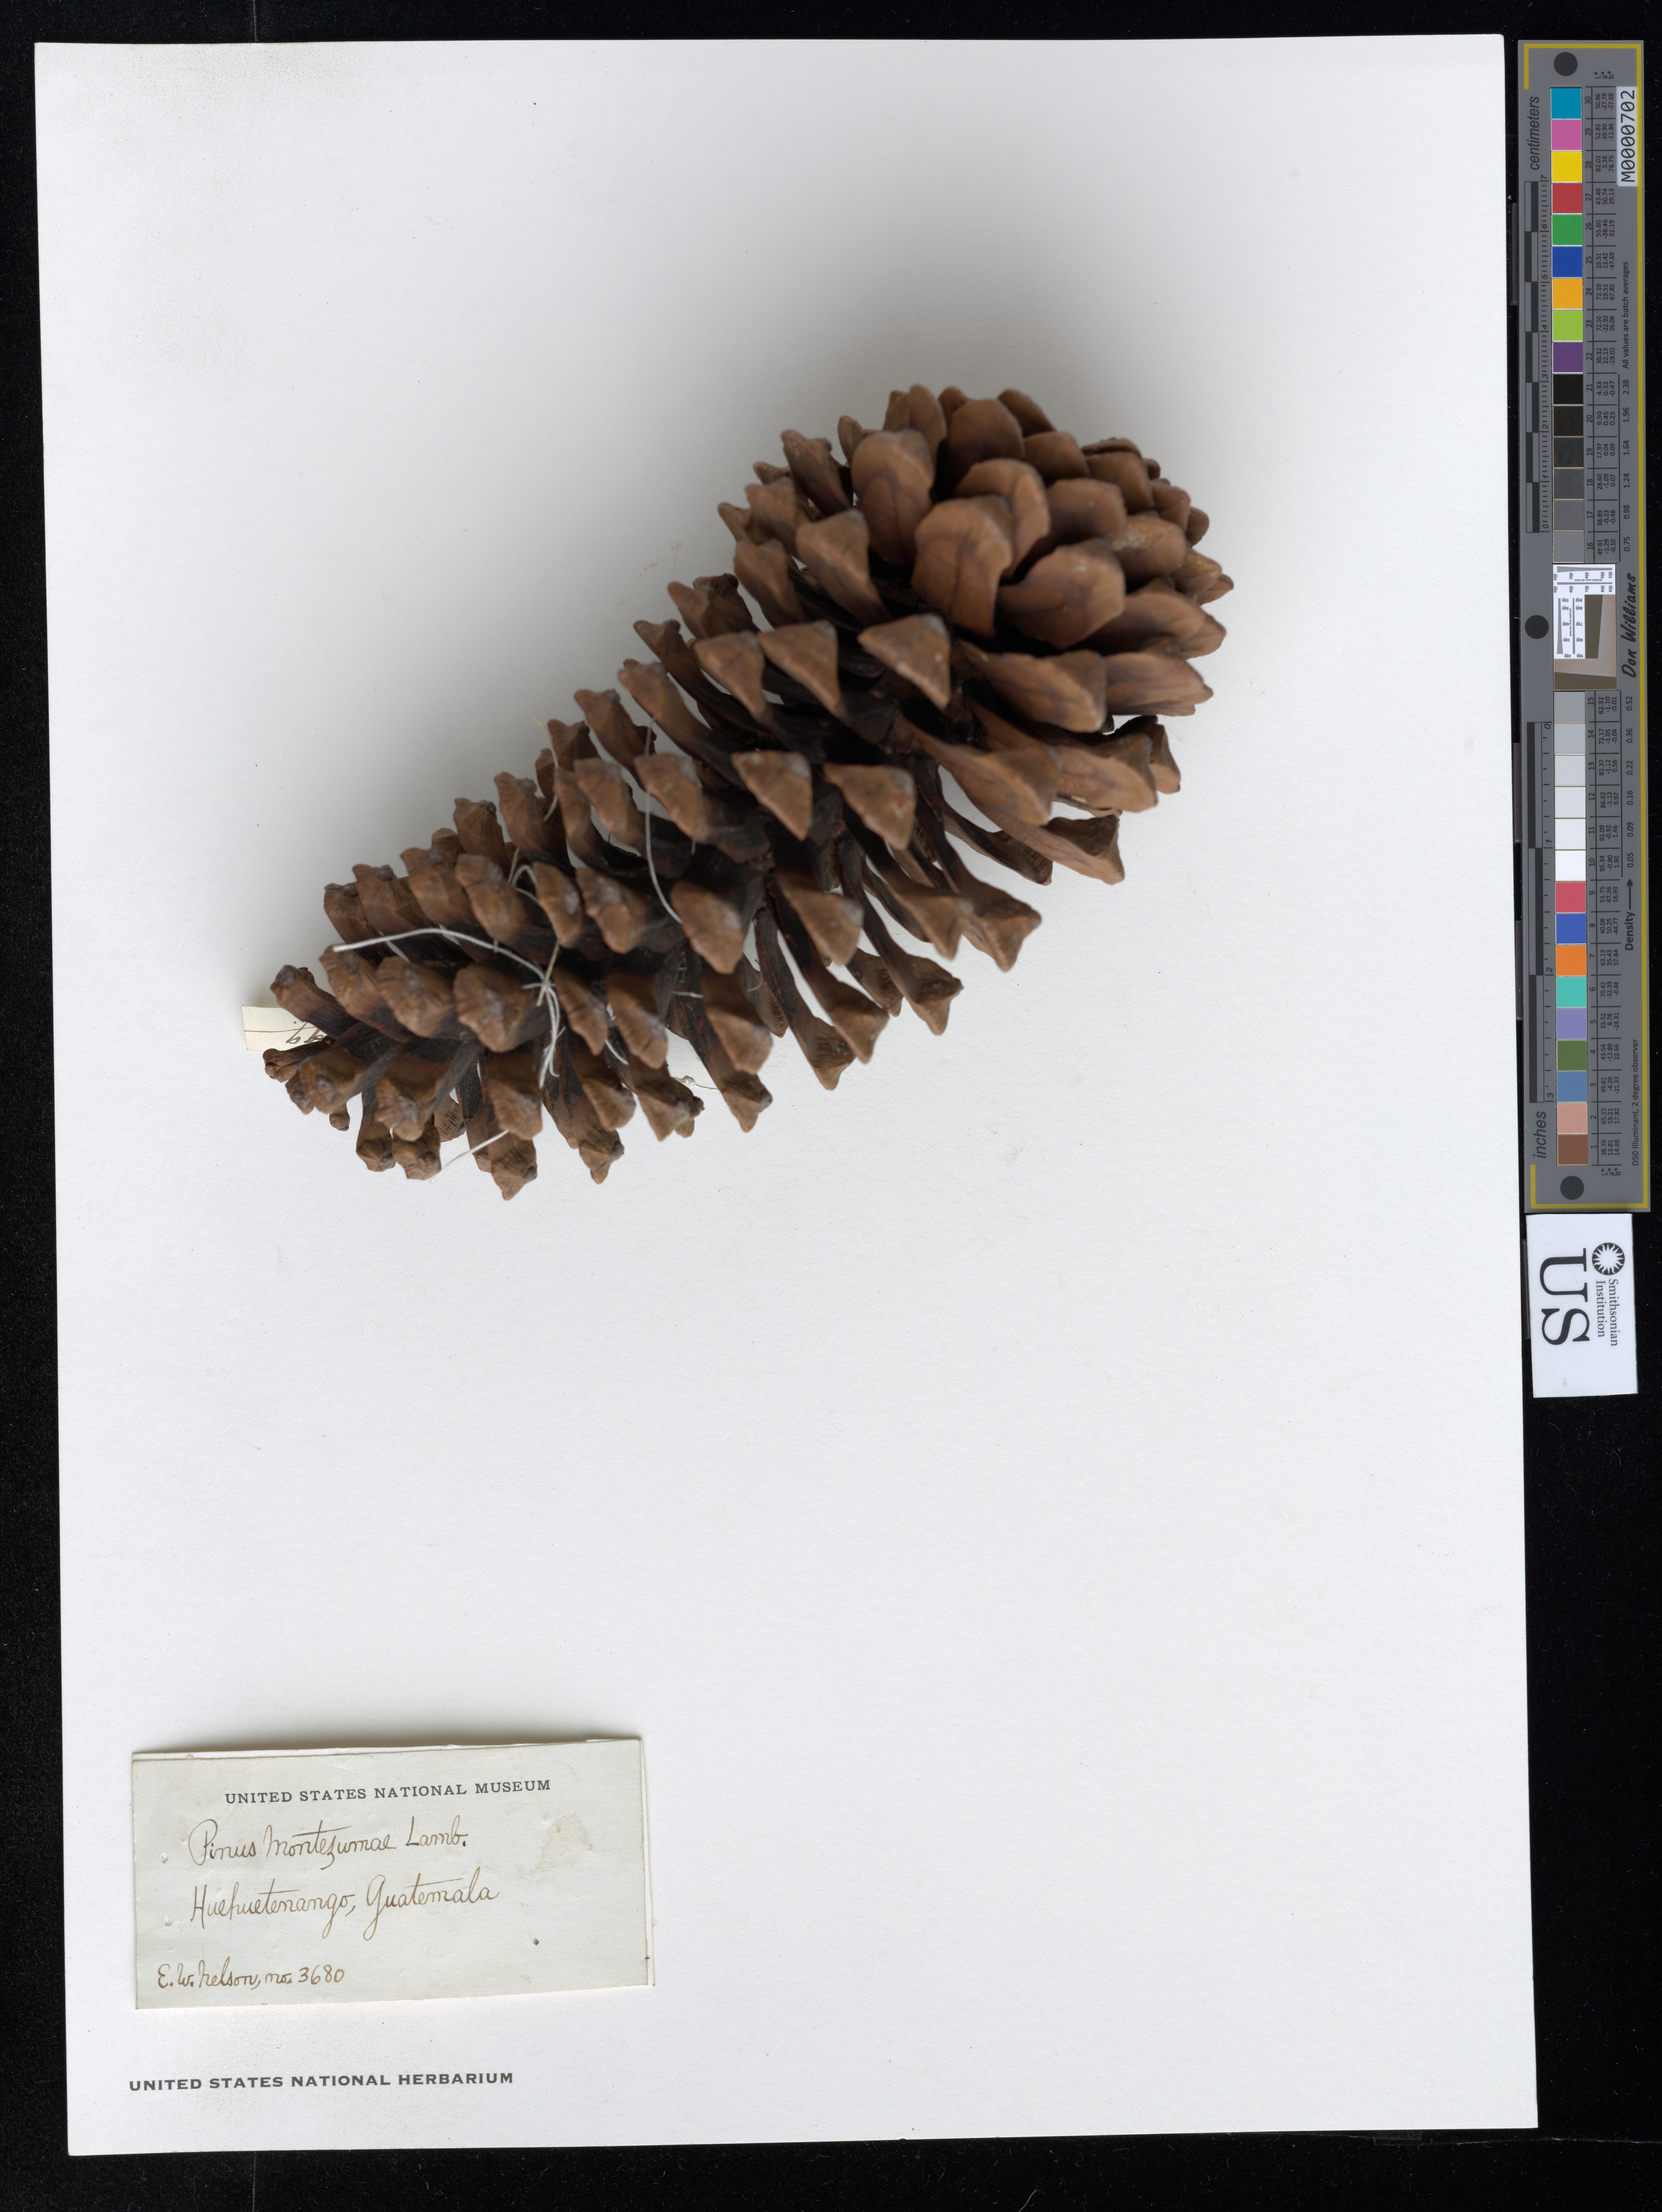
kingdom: Plantae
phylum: Tracheophyta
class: Pinopsida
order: Pinales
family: Pinaceae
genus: Pinus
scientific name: Pinus devoniana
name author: Lindl.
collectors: E. W. Nelson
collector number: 3680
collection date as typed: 1895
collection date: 1895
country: Guatemala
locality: Huehuetenango.